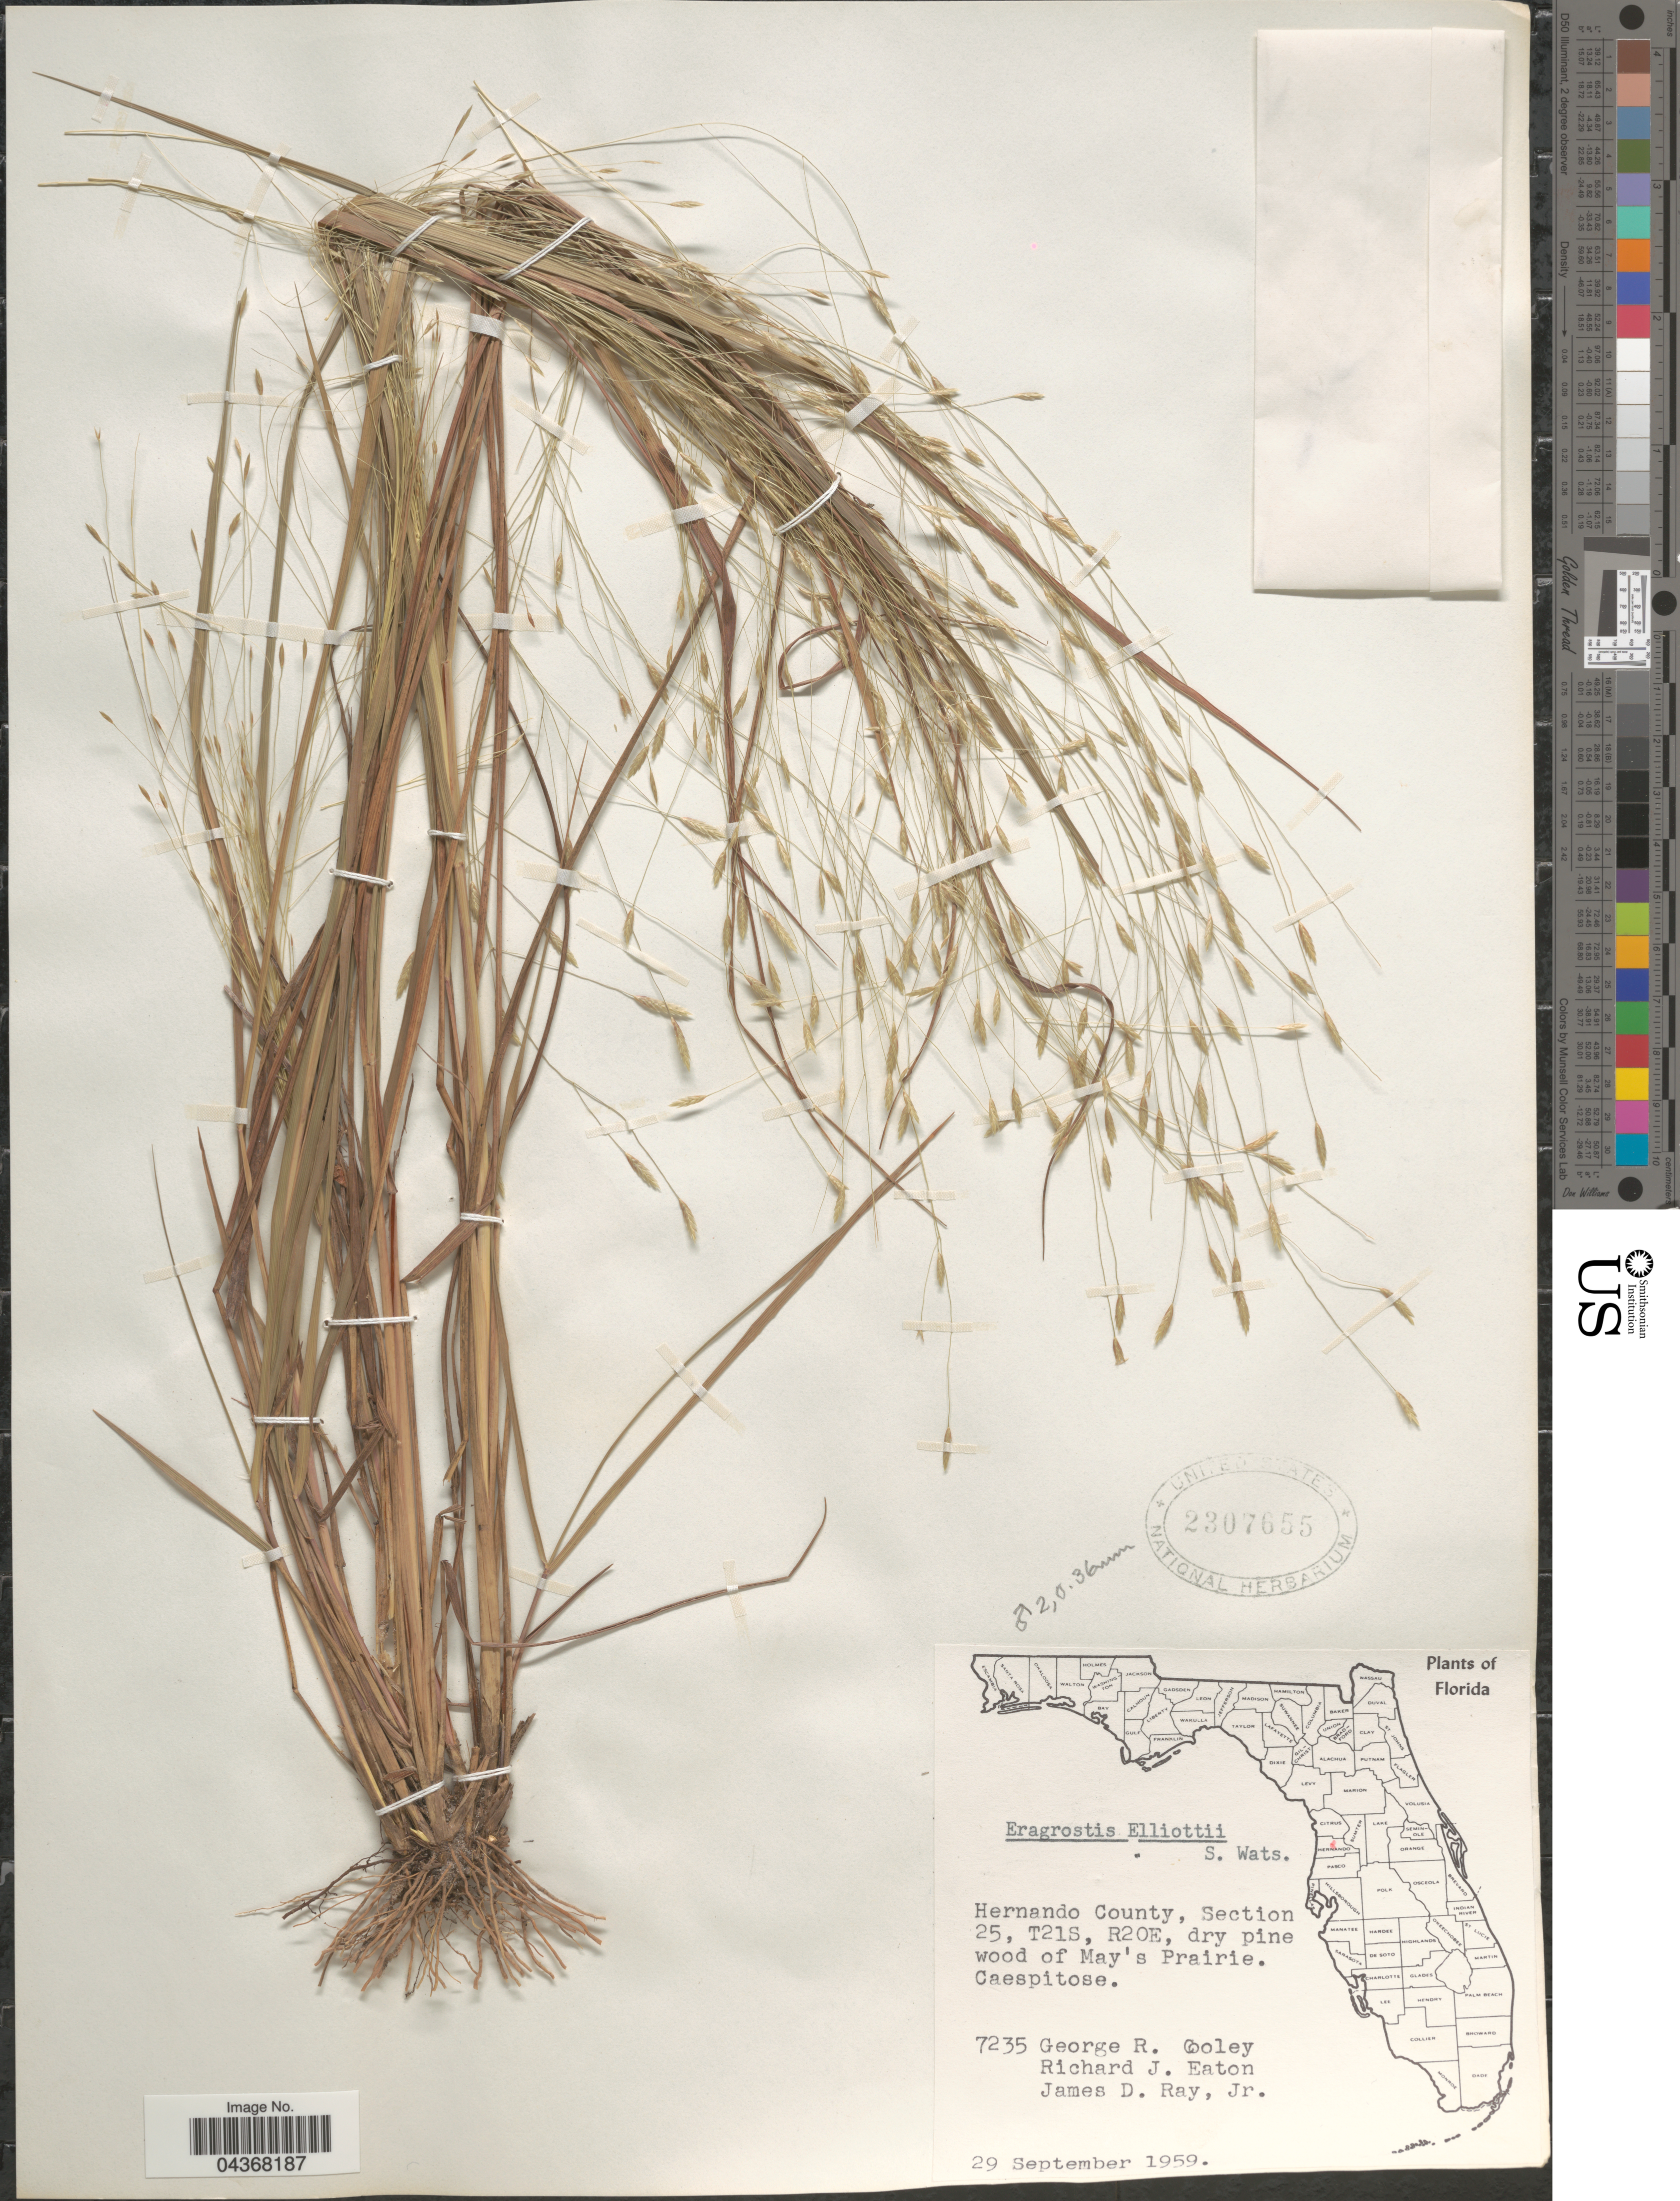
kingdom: Plantae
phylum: Tracheophyta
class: Liliopsida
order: Poales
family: Poaceae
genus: Eragrostis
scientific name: Eragrostis elliottii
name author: S. Watson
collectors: G. R. Cooley, R. J. Eaton & J. D. Ray Jr.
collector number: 7235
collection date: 1959-09-29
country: United States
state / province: Florida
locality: Hernando County, Section 25, T21S, R20E, dry pine wood of May's Prairie.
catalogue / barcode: US 2307655